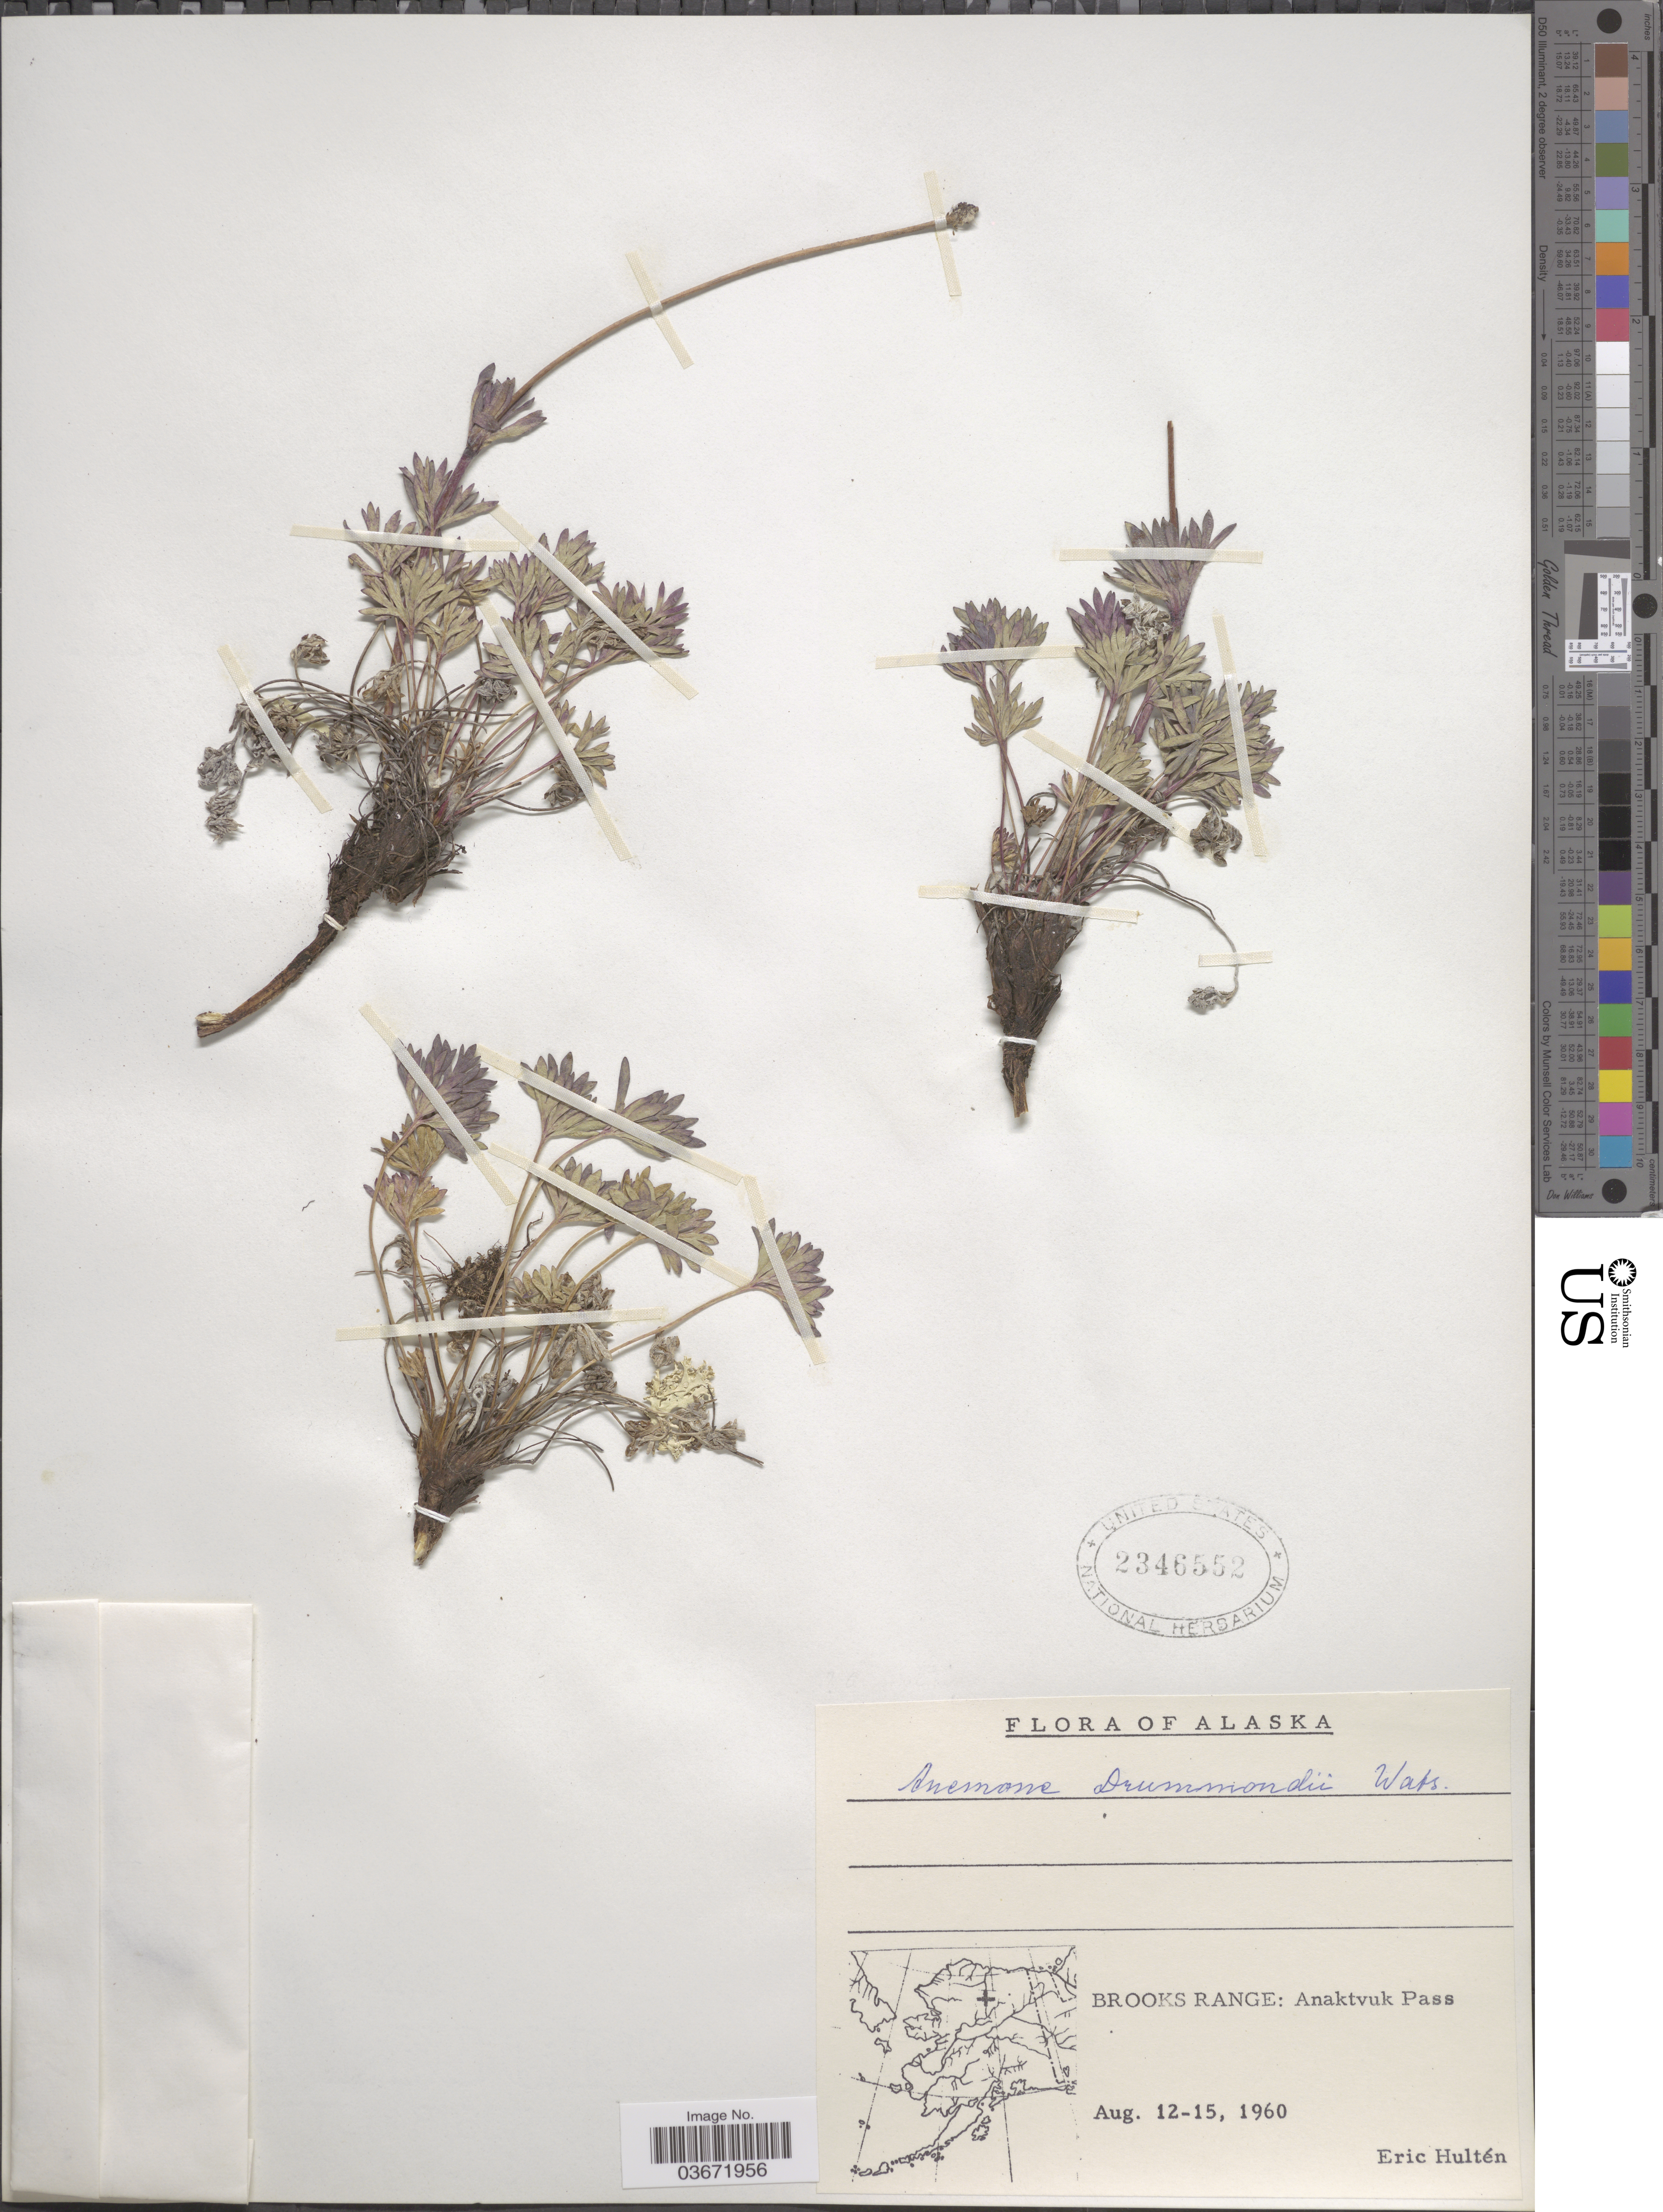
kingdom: Plantae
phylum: Tracheophyta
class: Magnoliopsida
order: Ranunculales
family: Ranunculaceae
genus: Anemone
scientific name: Anemone drummondii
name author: S. Watson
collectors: E. G. Hultén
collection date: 1960-08-12/1960-08-15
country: United States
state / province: Alaska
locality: Brooks Range: Anaktvuk Pass.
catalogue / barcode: US 2346552